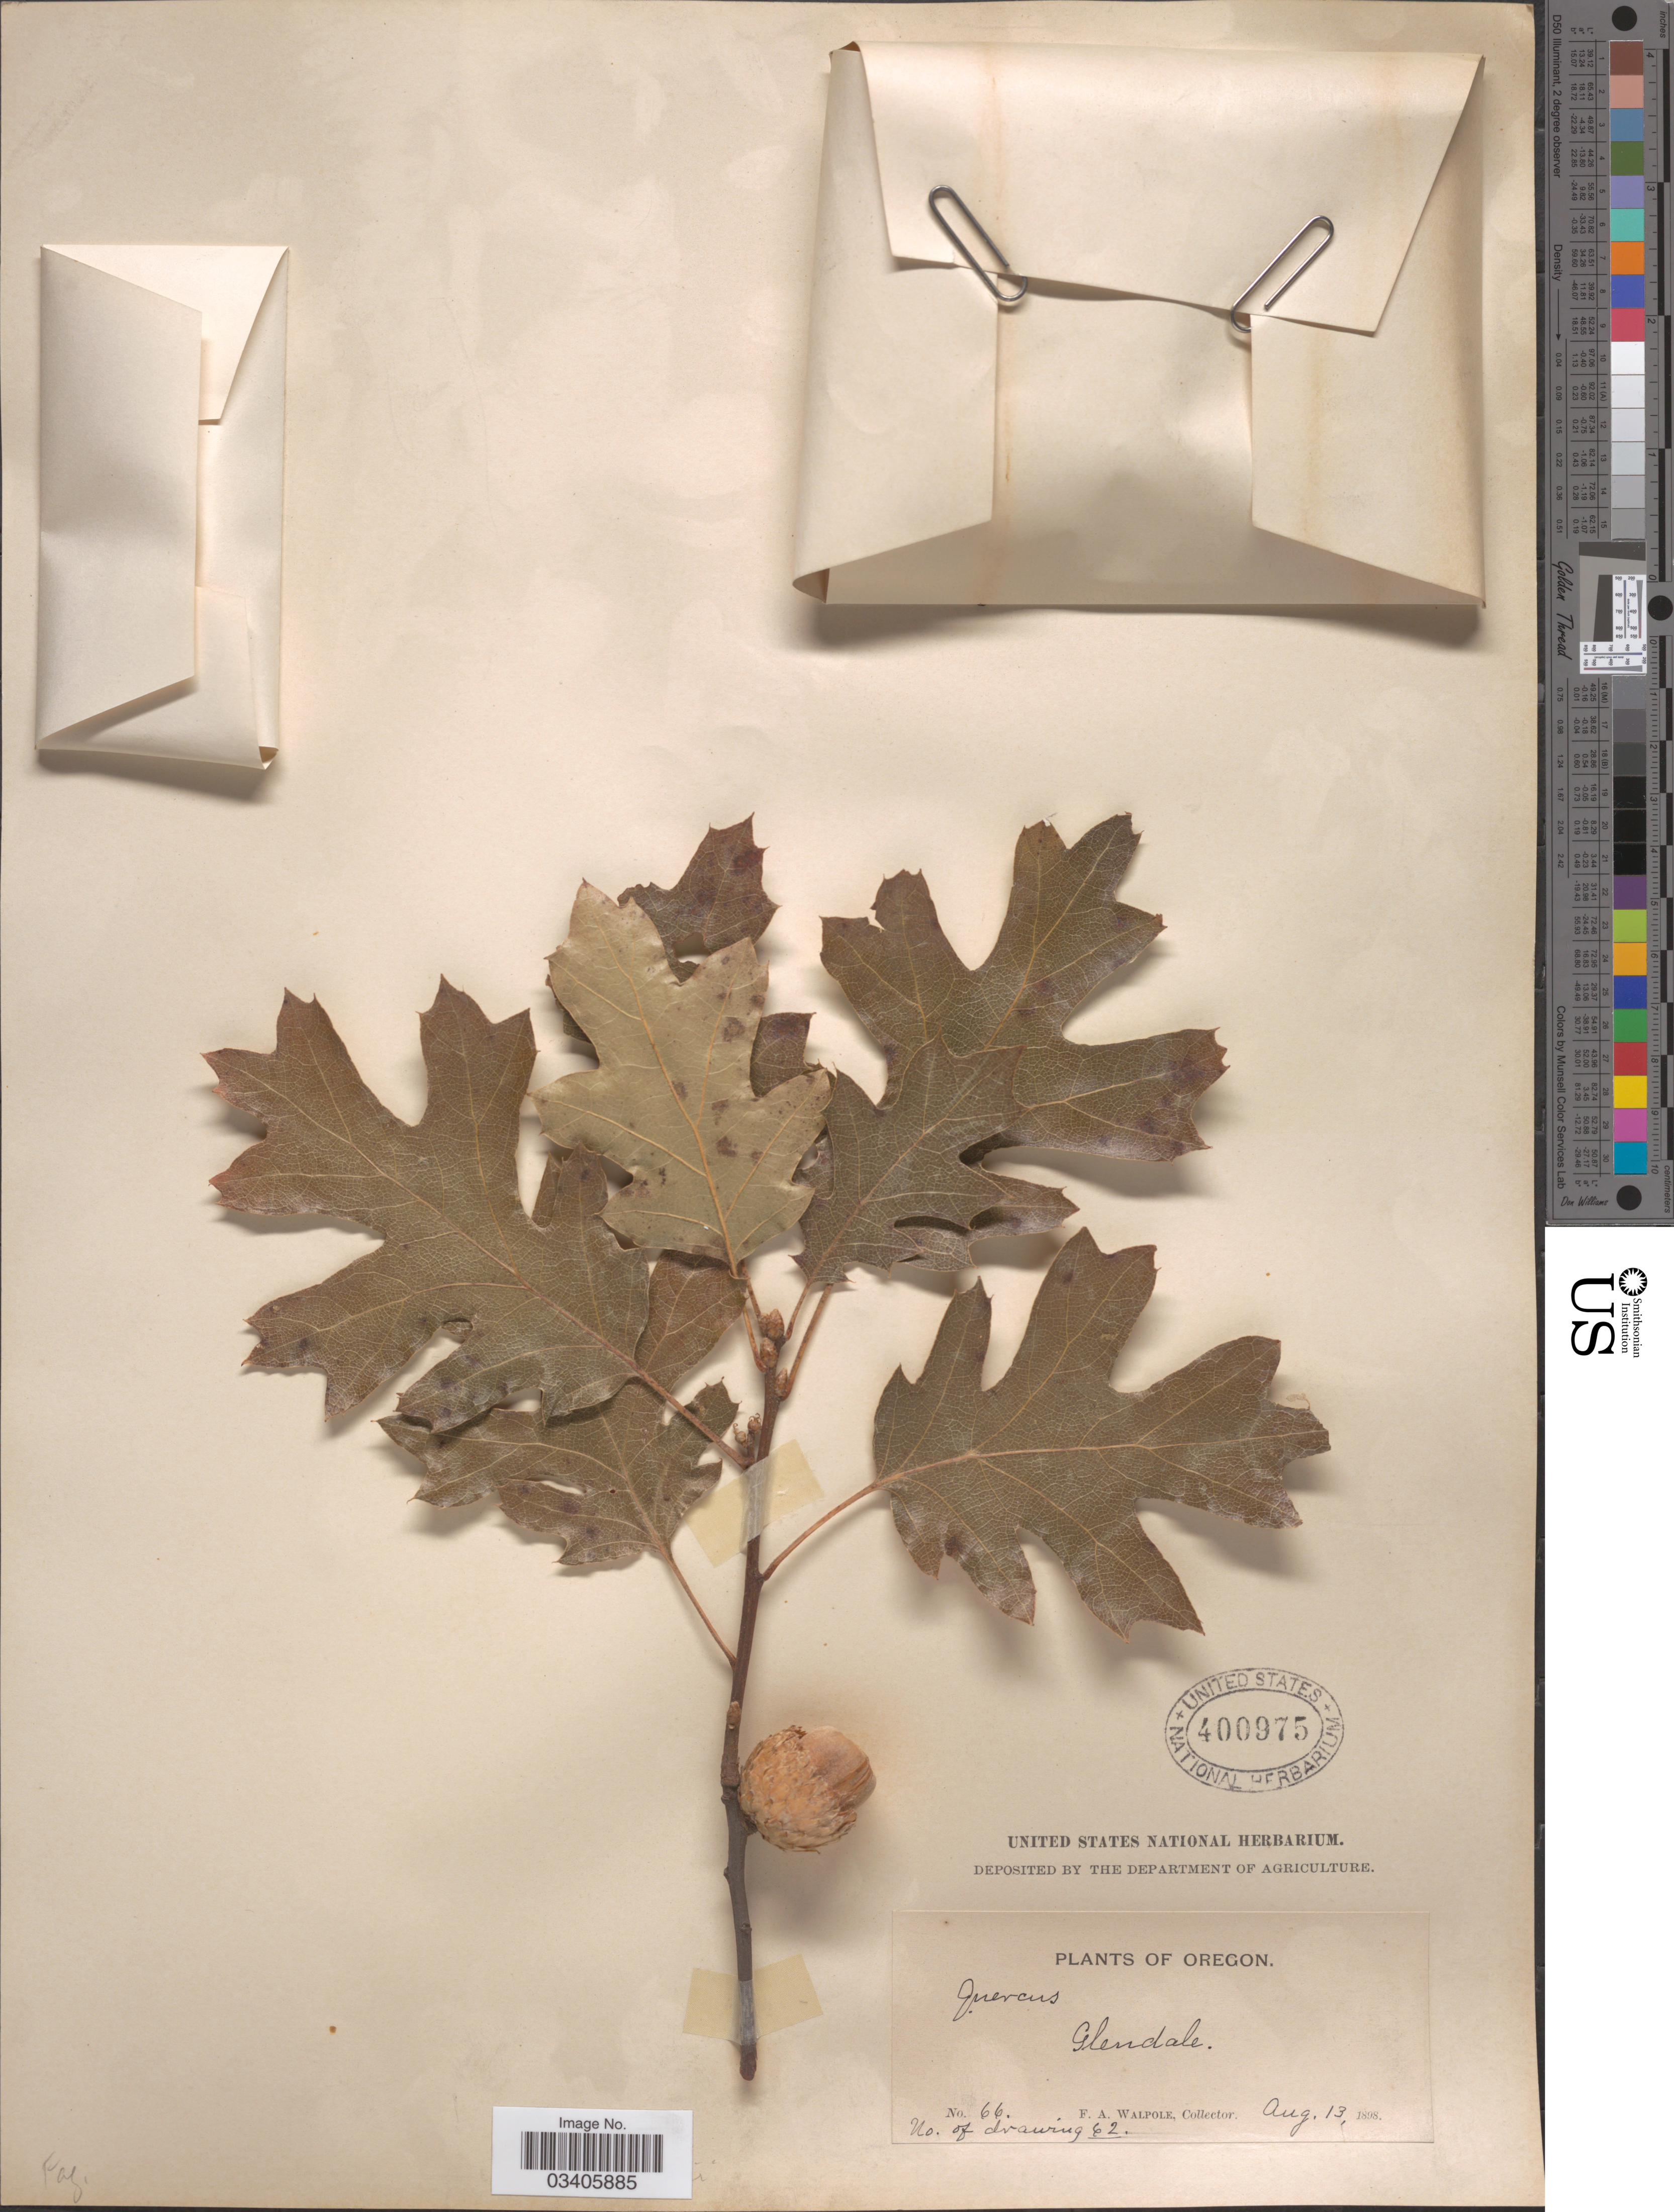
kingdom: Plantae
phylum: Tracheophyta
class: Magnoliopsida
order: Fagales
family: Fagaceae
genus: Quercus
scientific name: Quercus kelloggii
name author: Newb.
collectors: F. Walpole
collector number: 66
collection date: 1898-08-13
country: United States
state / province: Oregon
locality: Glendale.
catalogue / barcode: US 400975